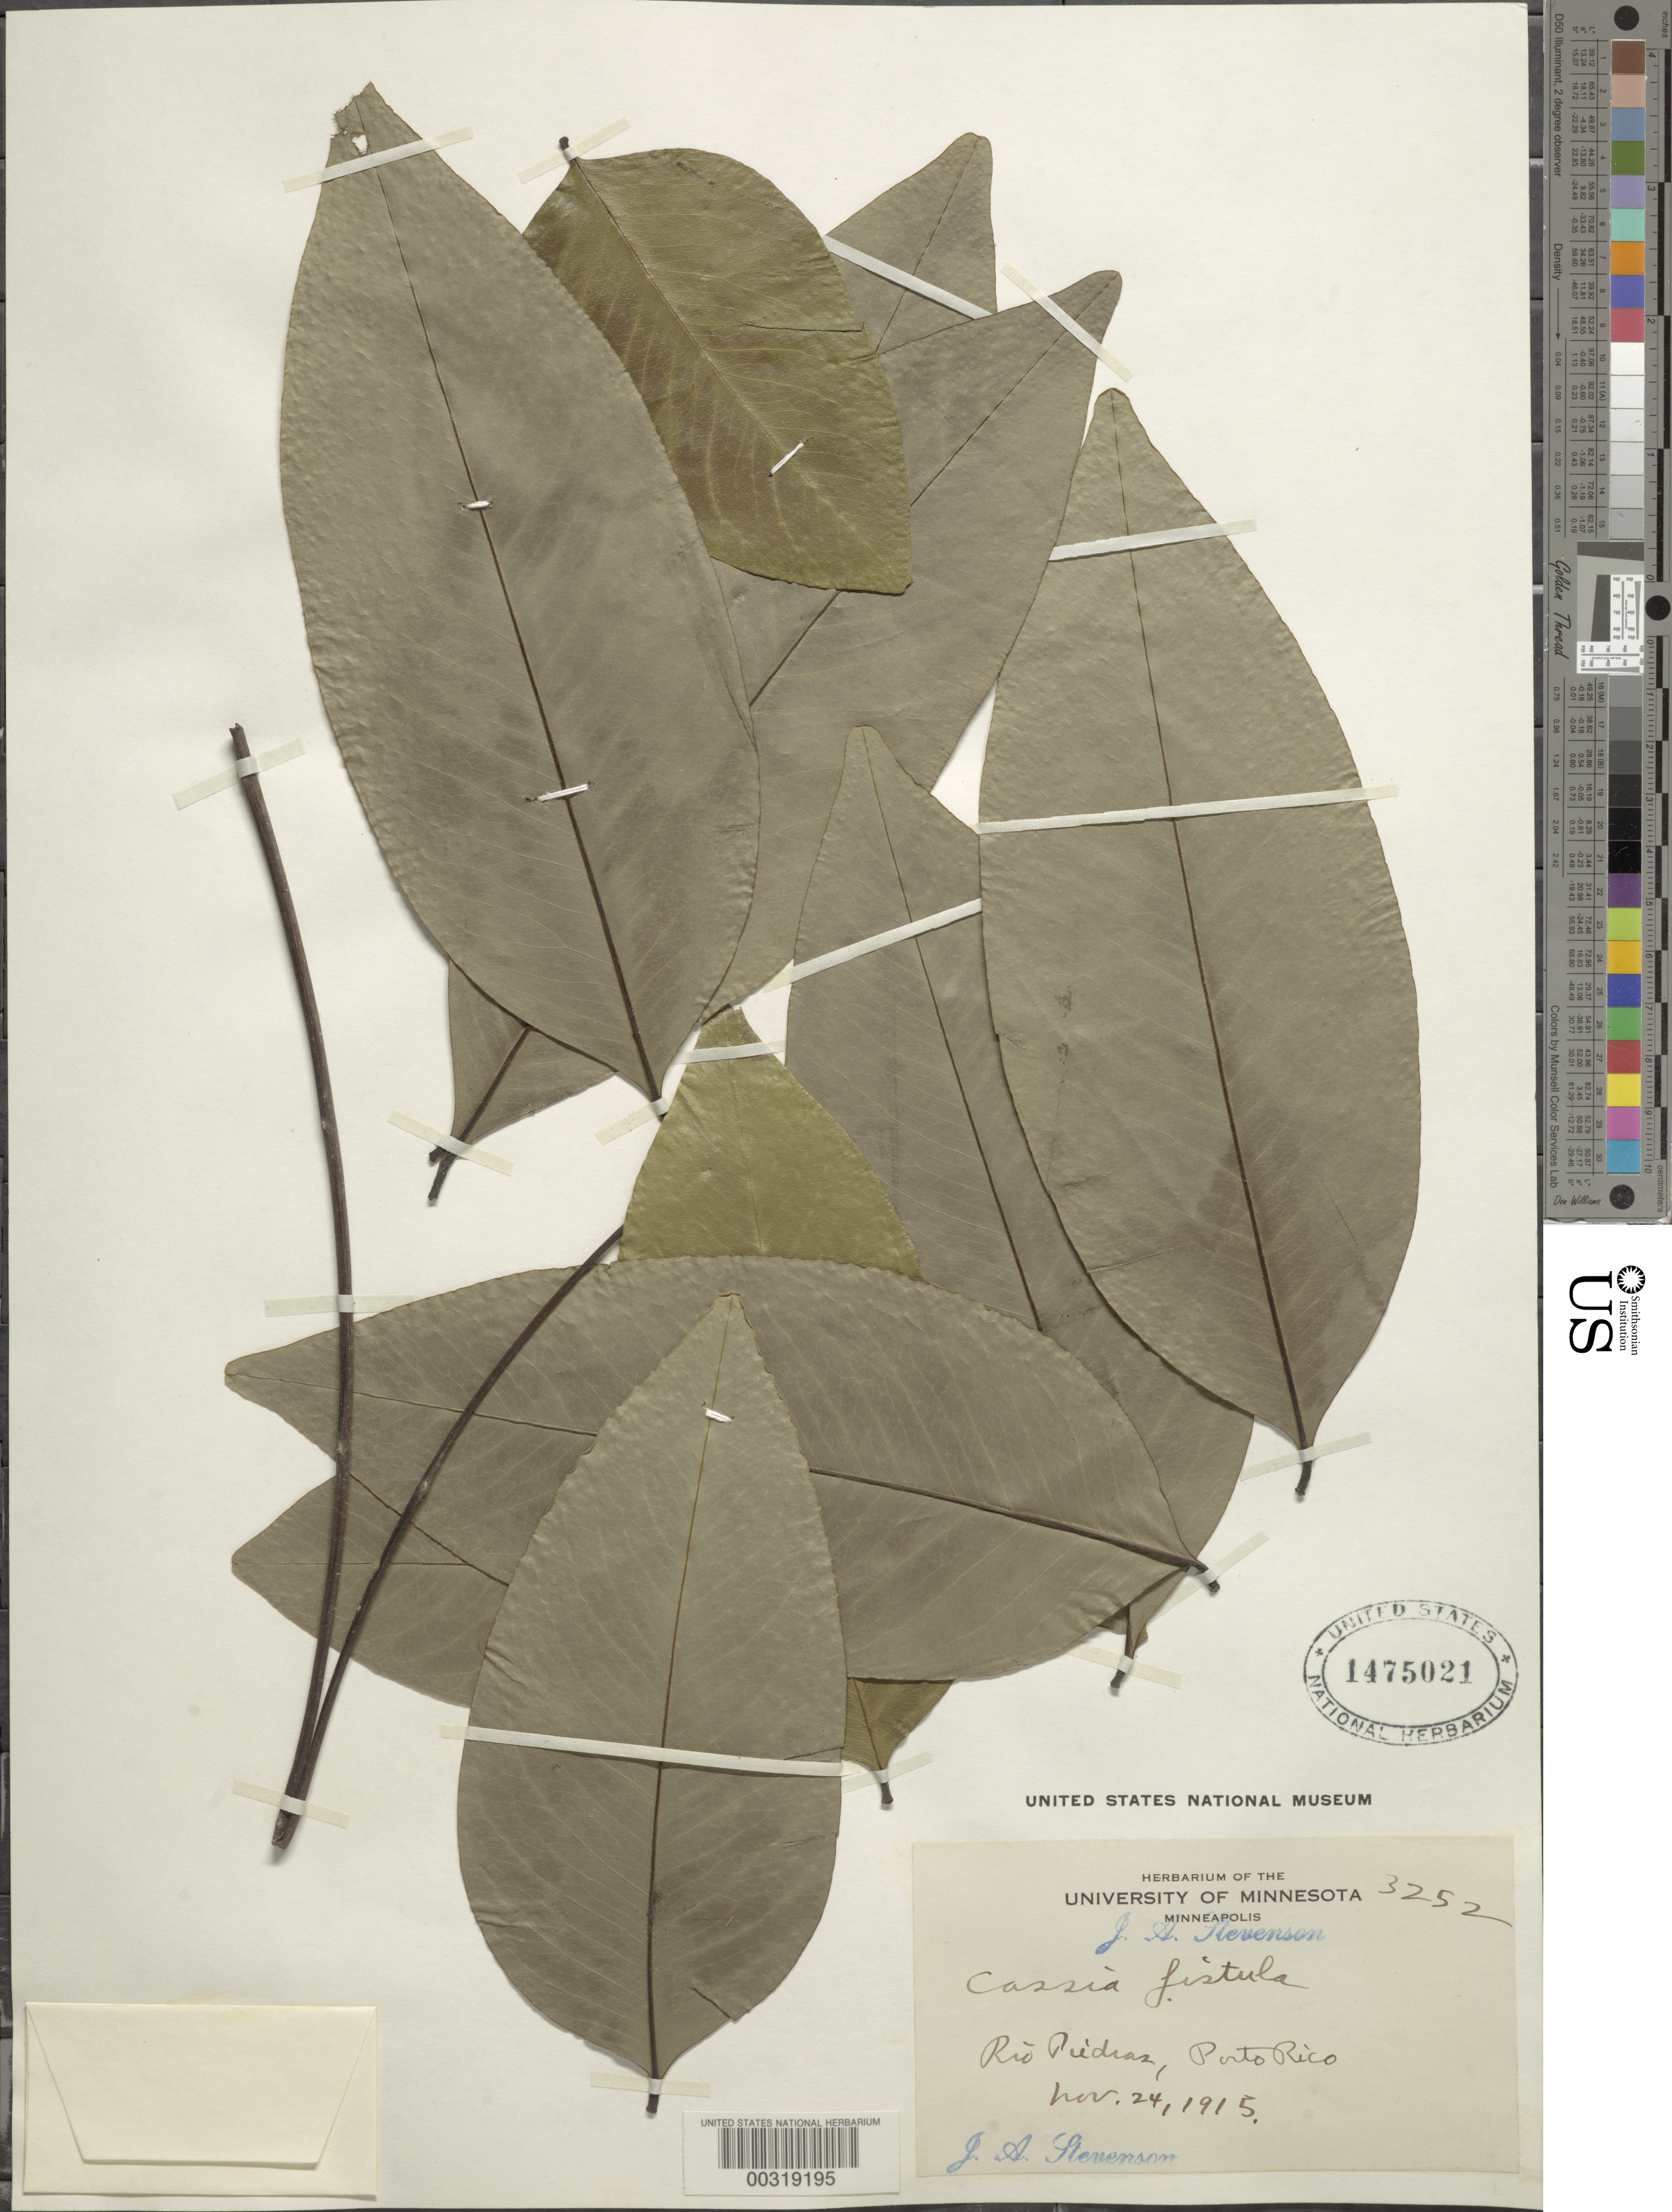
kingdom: Plantae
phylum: Tracheophyta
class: Magnoliopsida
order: Fabales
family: Fabaceae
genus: Cassia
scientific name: Cassia fistula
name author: L.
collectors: J. Stevenson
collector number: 3252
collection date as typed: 24 Nov 1915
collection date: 1915-11-24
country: Puerto Rico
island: Greater Antilles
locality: Rio piedras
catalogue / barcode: US 1475021